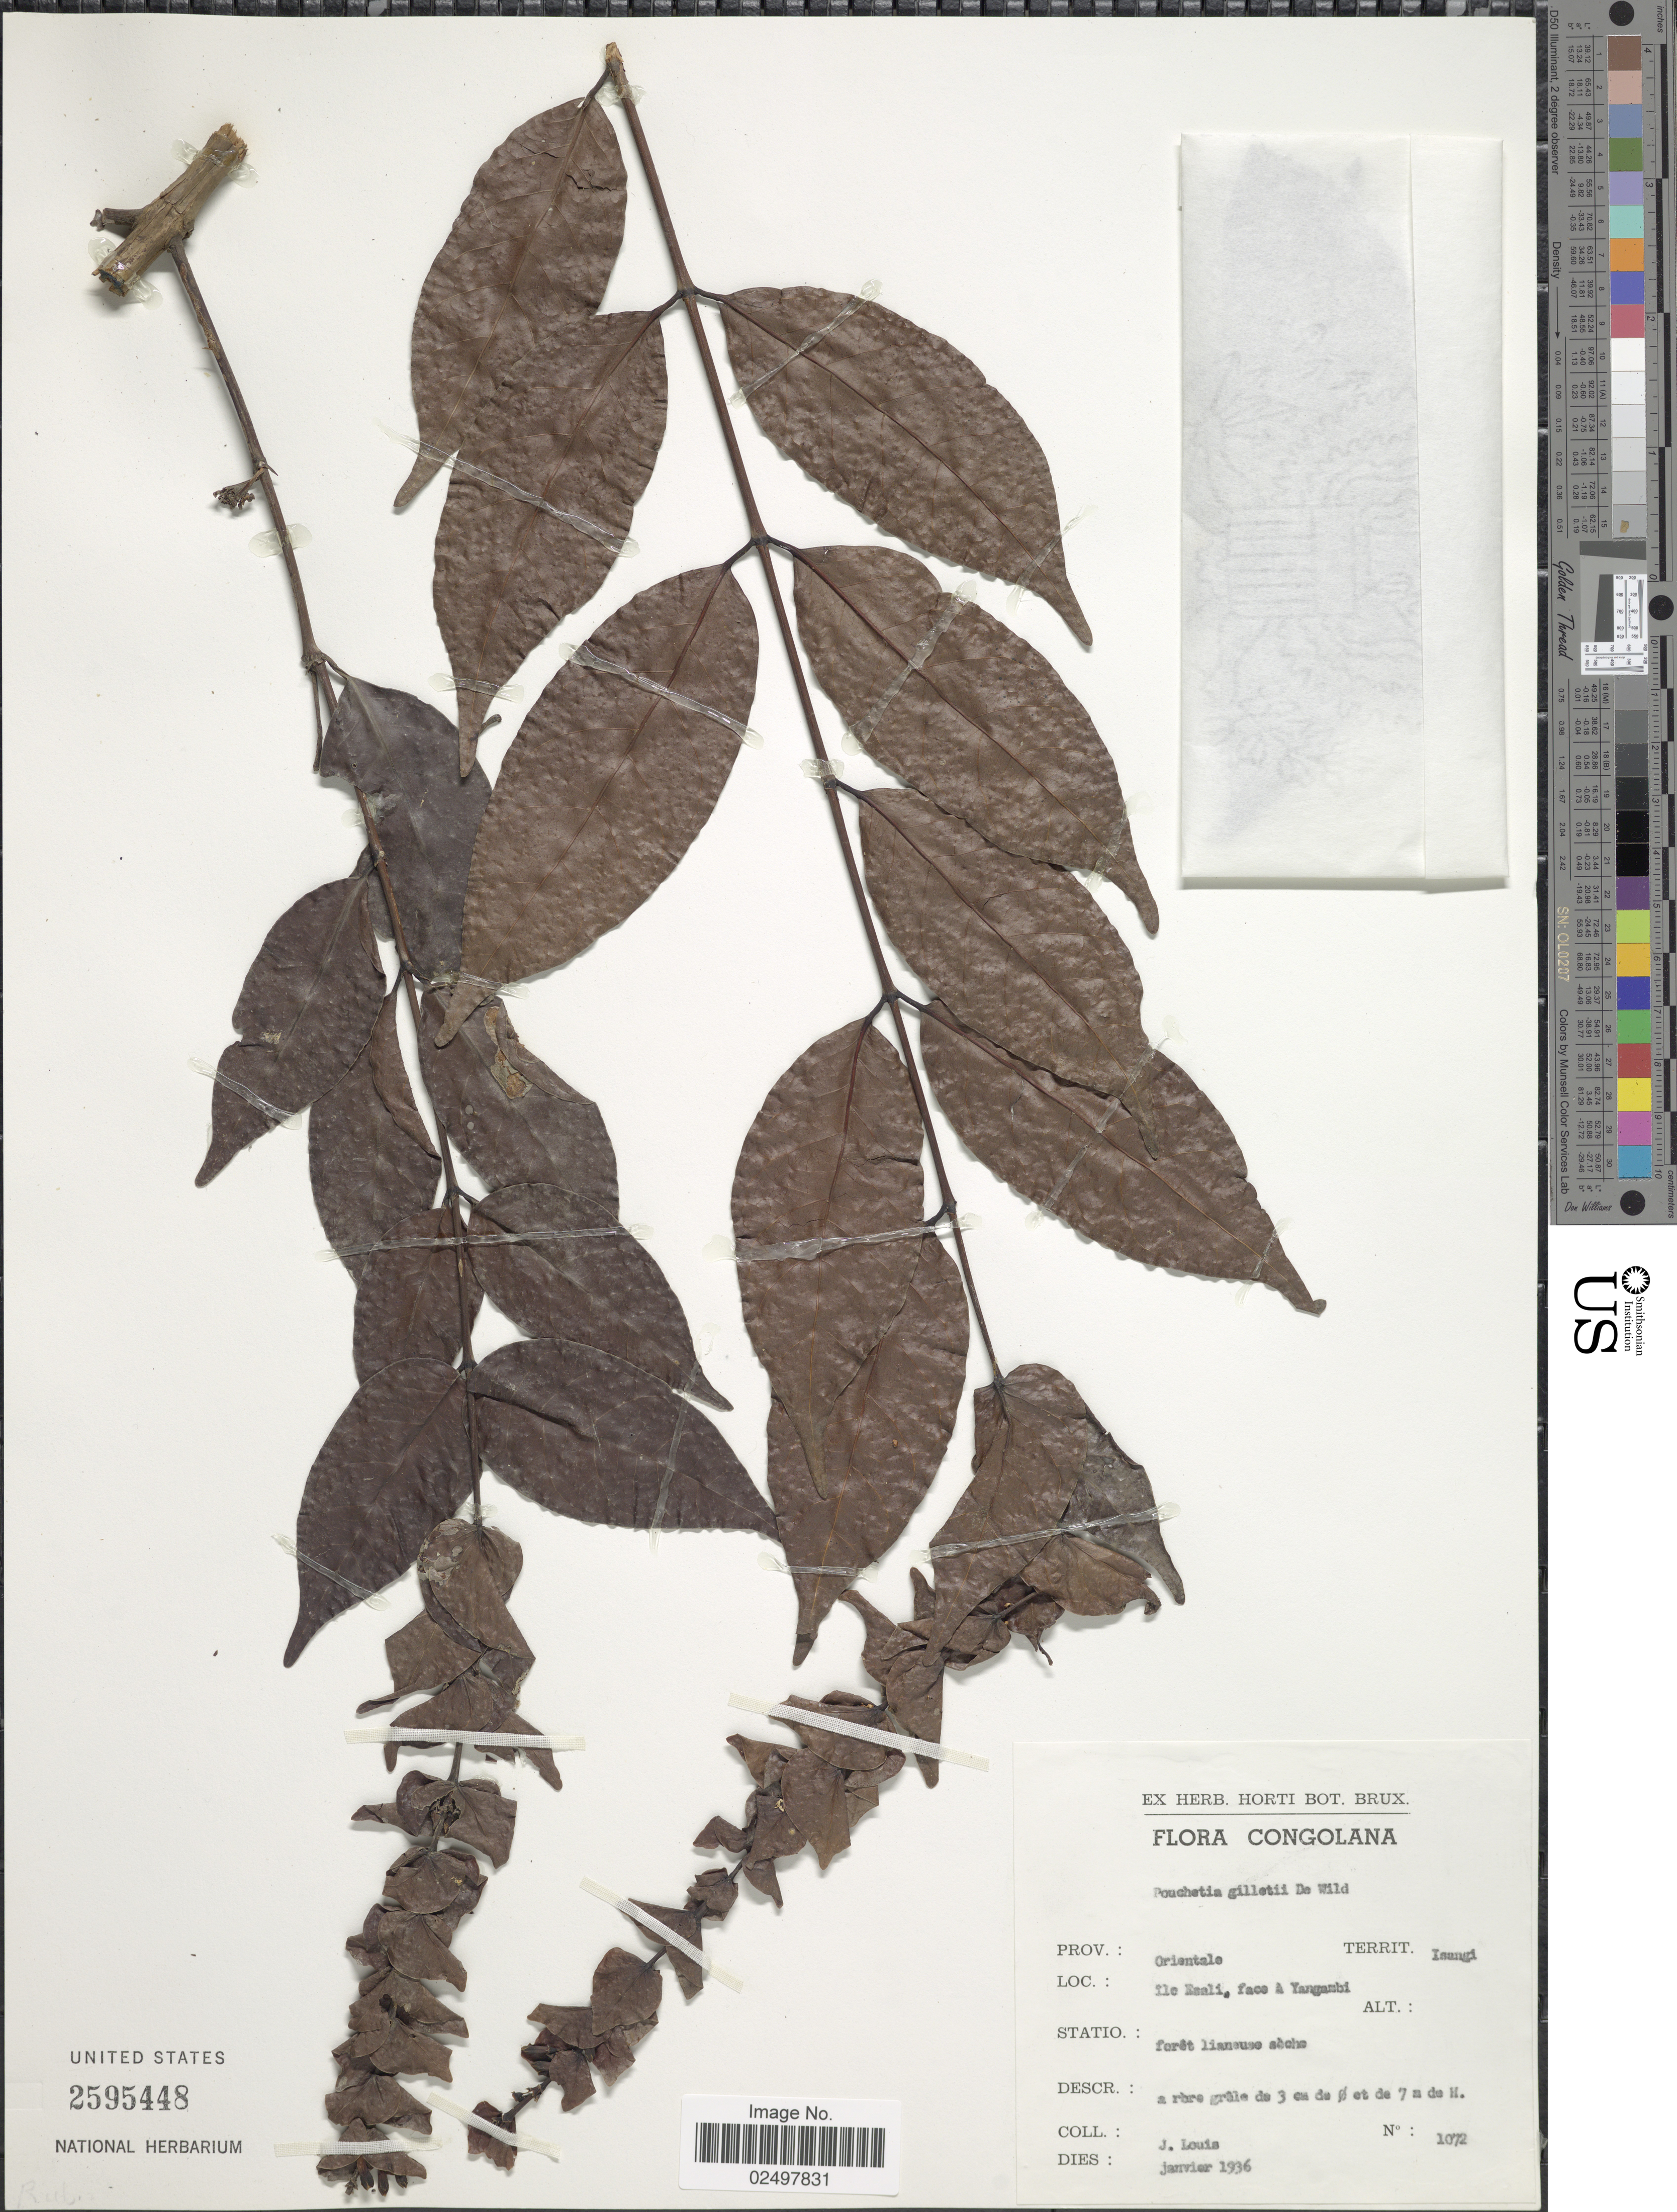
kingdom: Plantae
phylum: Tracheophyta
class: Magnoliopsida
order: Gentianales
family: Rubiaceae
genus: Pouchetia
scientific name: Pouchetia gilletii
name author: De Wild.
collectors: J. Louis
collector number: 1072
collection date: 1936-01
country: Congo, Democratic Republic of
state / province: Tshopo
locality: Conholana, Territ. Isangi, ile Emali, face a Yangambi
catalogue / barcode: US 2595448